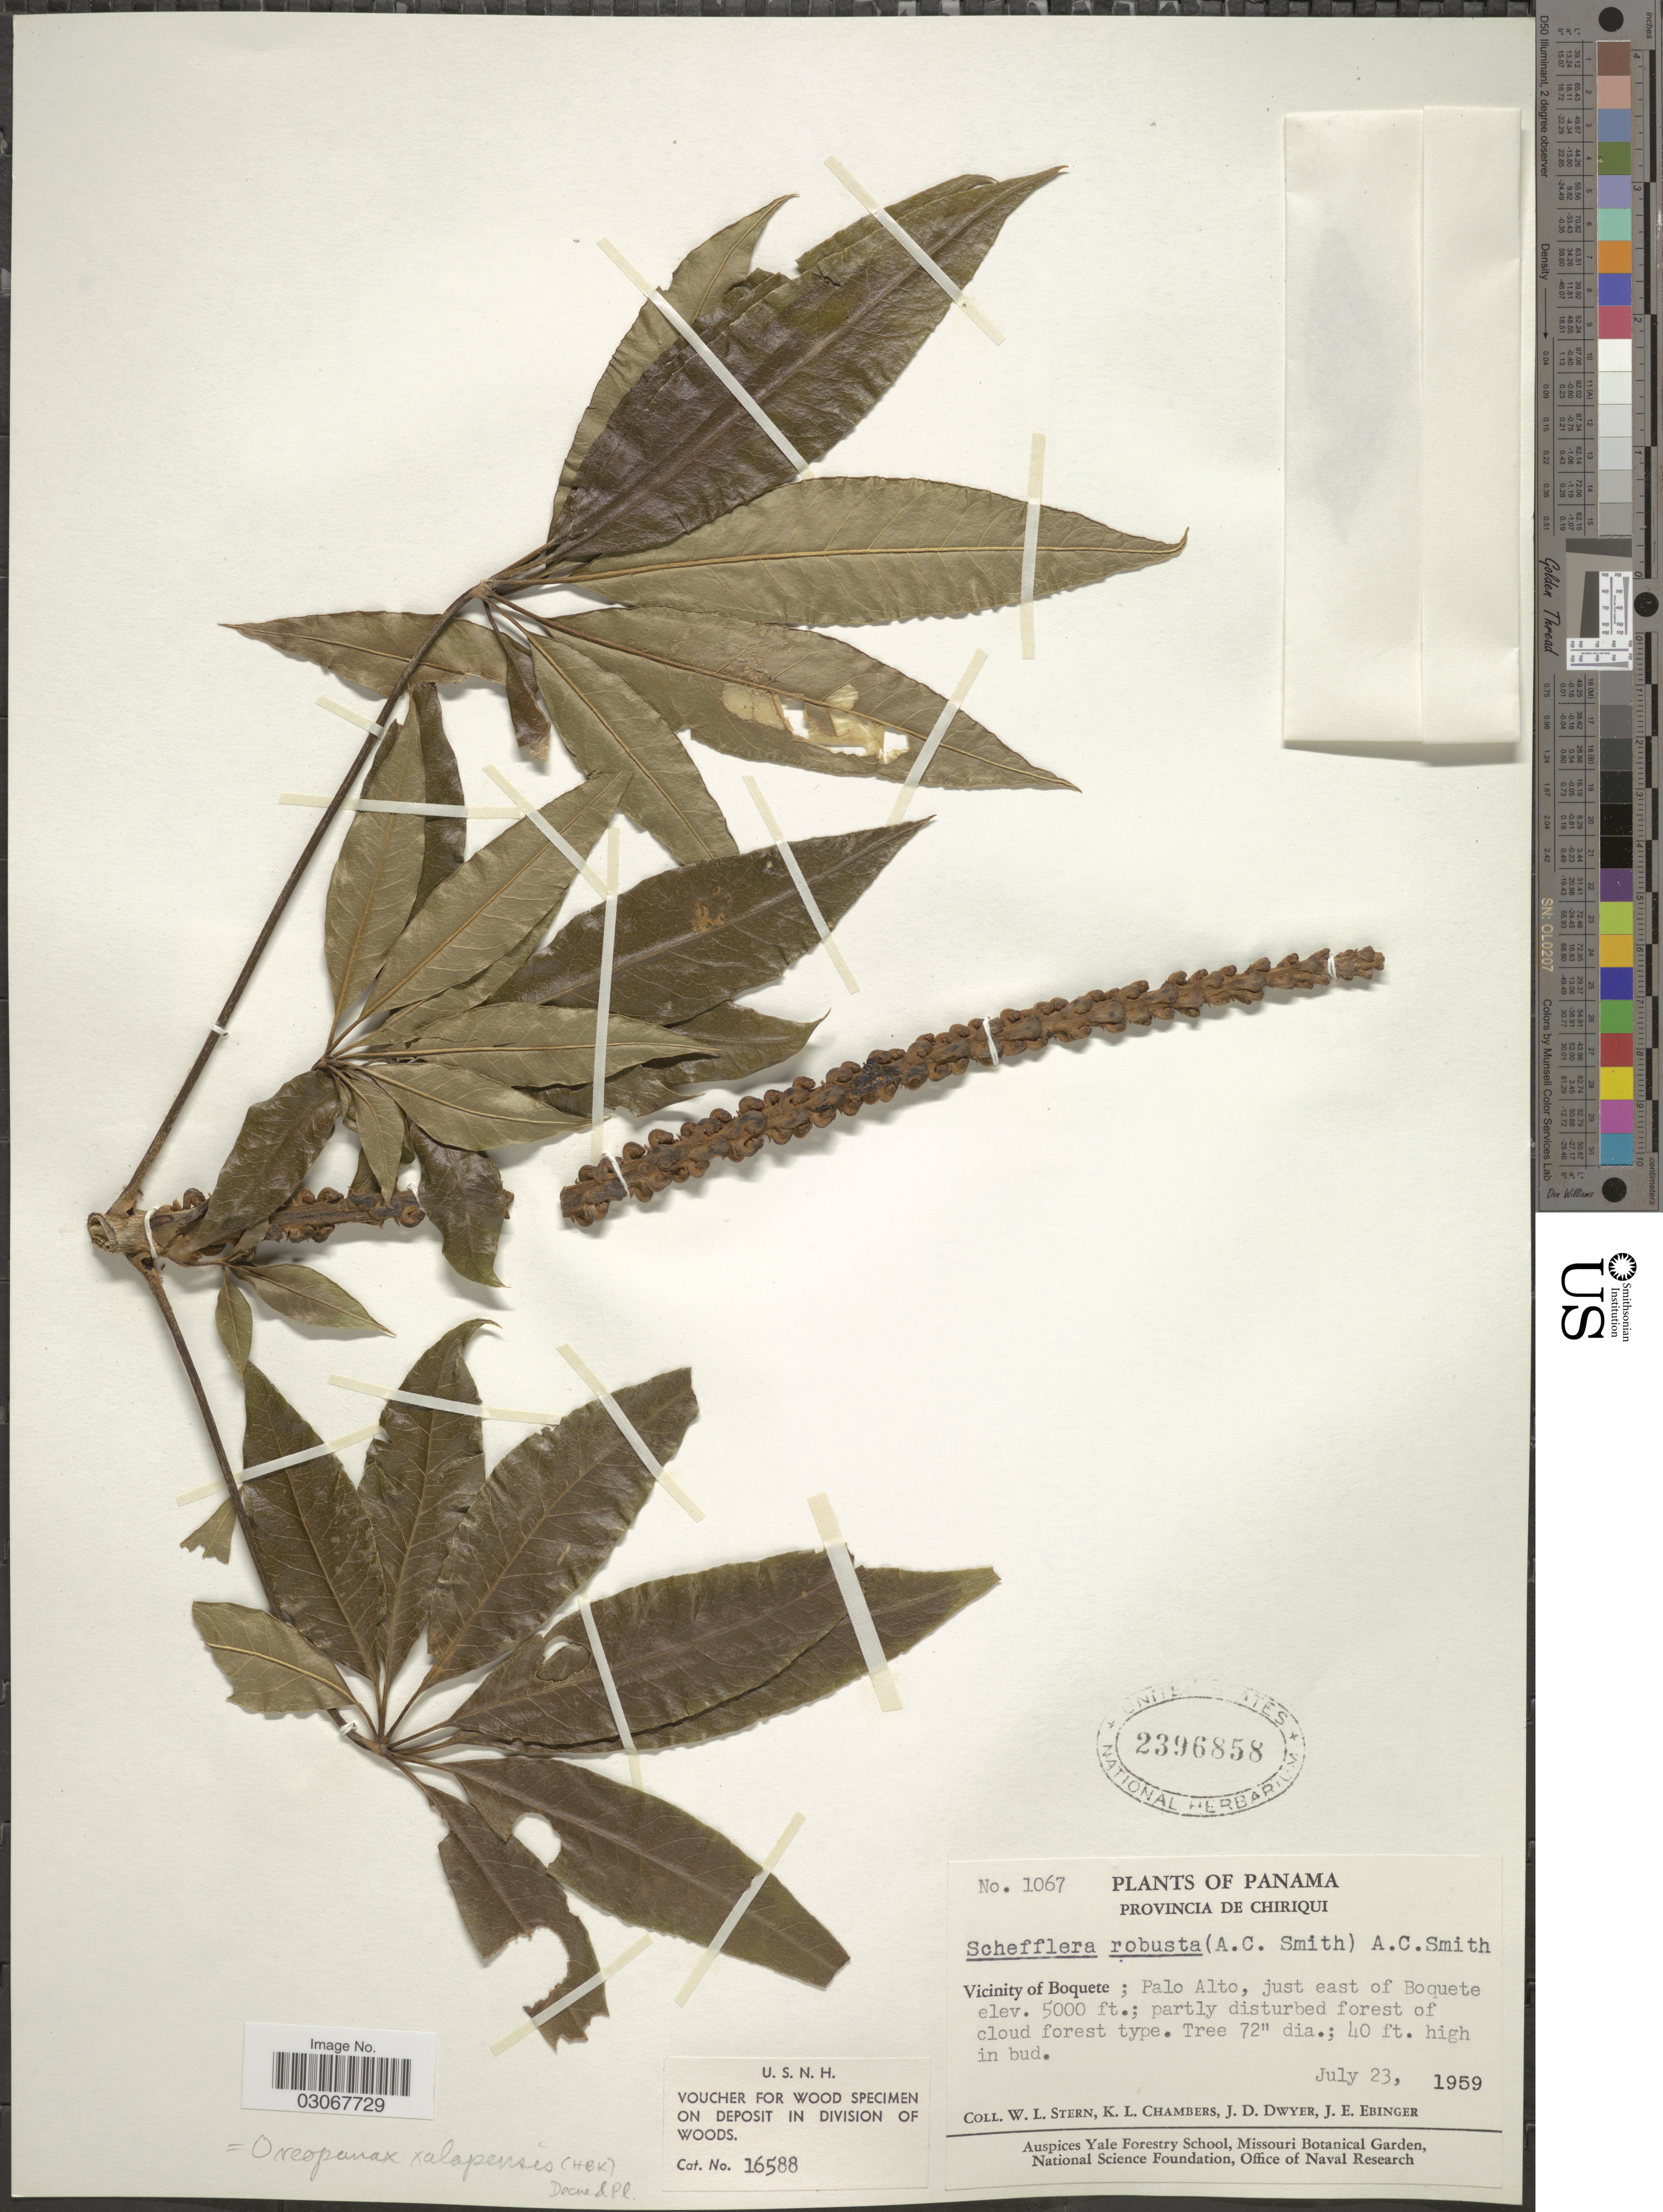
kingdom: Plantae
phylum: Tracheophyta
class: Magnoliopsida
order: Apiales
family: Araliaceae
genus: Oreopanax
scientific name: Oreopanax xalapensis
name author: (Kunth) Decne. & Planch.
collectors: W. L. Stern, K. Chambers, J. D. Dwyer & J. Ebinger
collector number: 1067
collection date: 1959-07-23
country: Panama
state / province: Chiriqui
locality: Vicinity of Boquete; Palo Alto, just east of Boquete.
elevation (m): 1524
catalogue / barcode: US 2396858